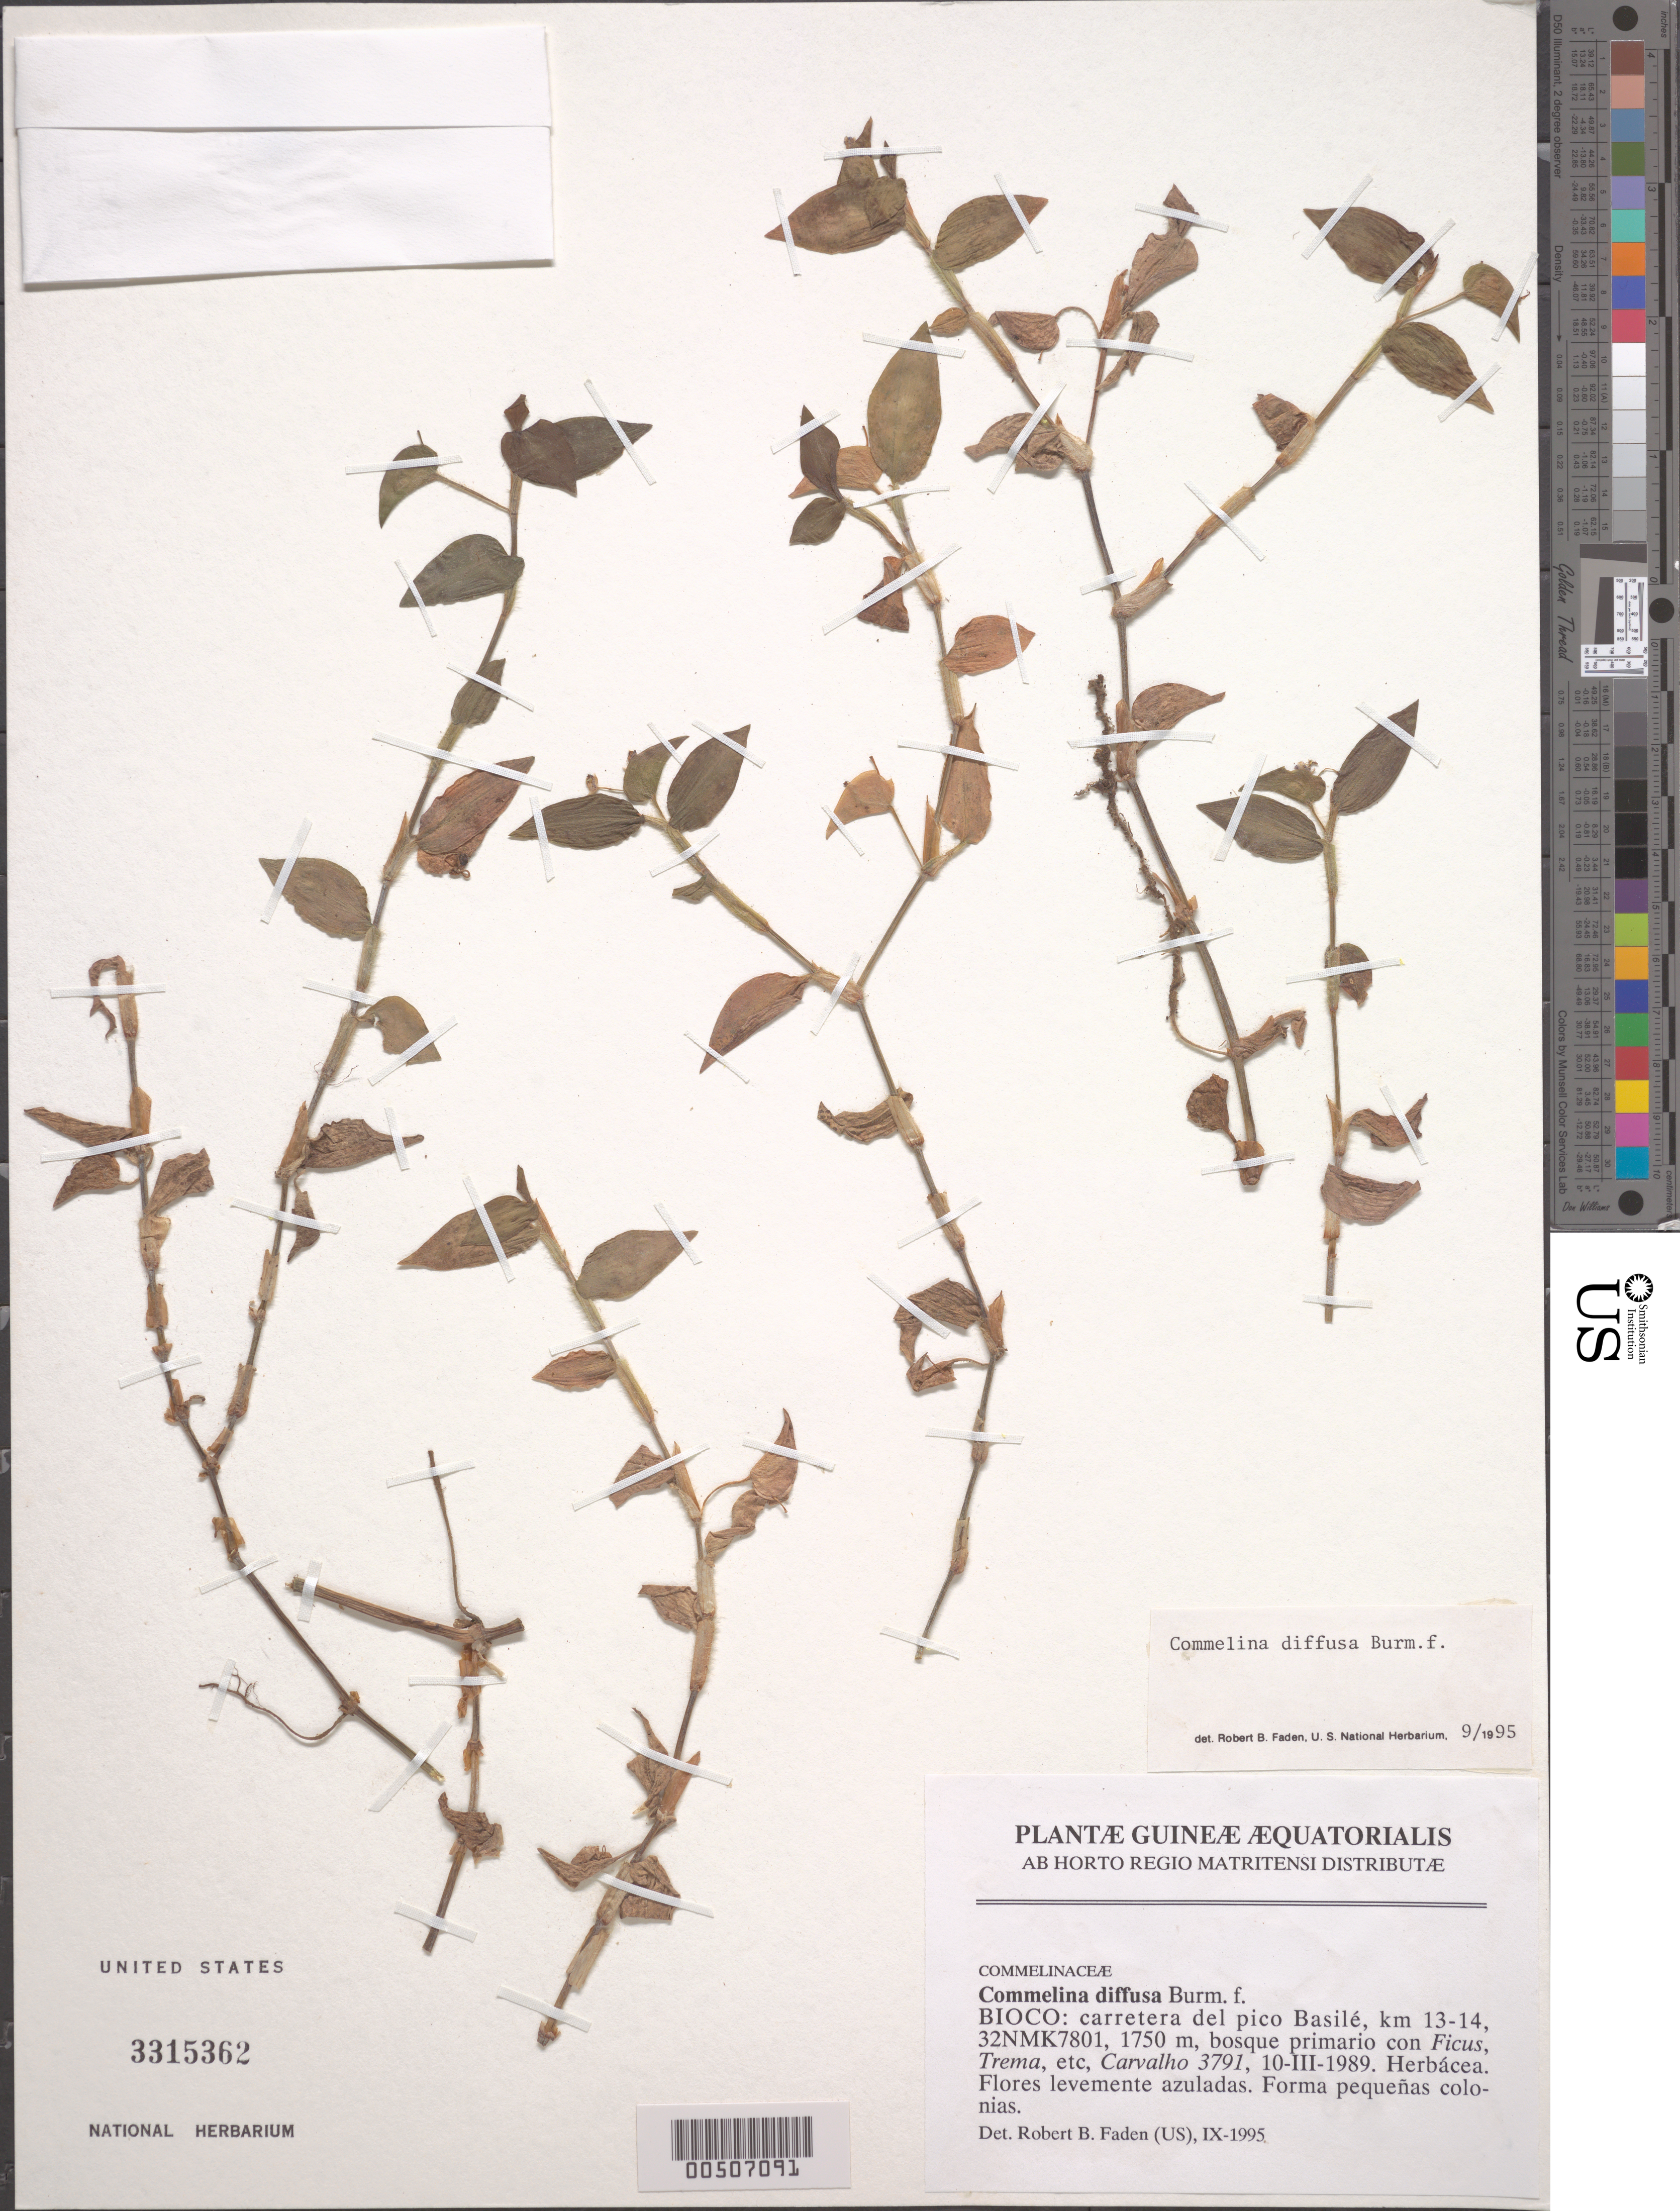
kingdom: Plantae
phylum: Tracheophyta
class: Liliopsida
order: Commelinales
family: Commelinaceae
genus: Commelina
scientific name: Commelina diffusa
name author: Burm. f.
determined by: Faden, Robert B., (US), Smithsonian Institution - National Museum of Natural History (UNITED STATES)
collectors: Carvalho, --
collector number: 3791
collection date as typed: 10 Mar 1989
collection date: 1989-03-10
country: Equatorial Guinea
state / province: Bioko Norte (?)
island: Bioko Island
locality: Basile. [former Province of Fernando Pó (Bioko).]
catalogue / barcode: US 3315362